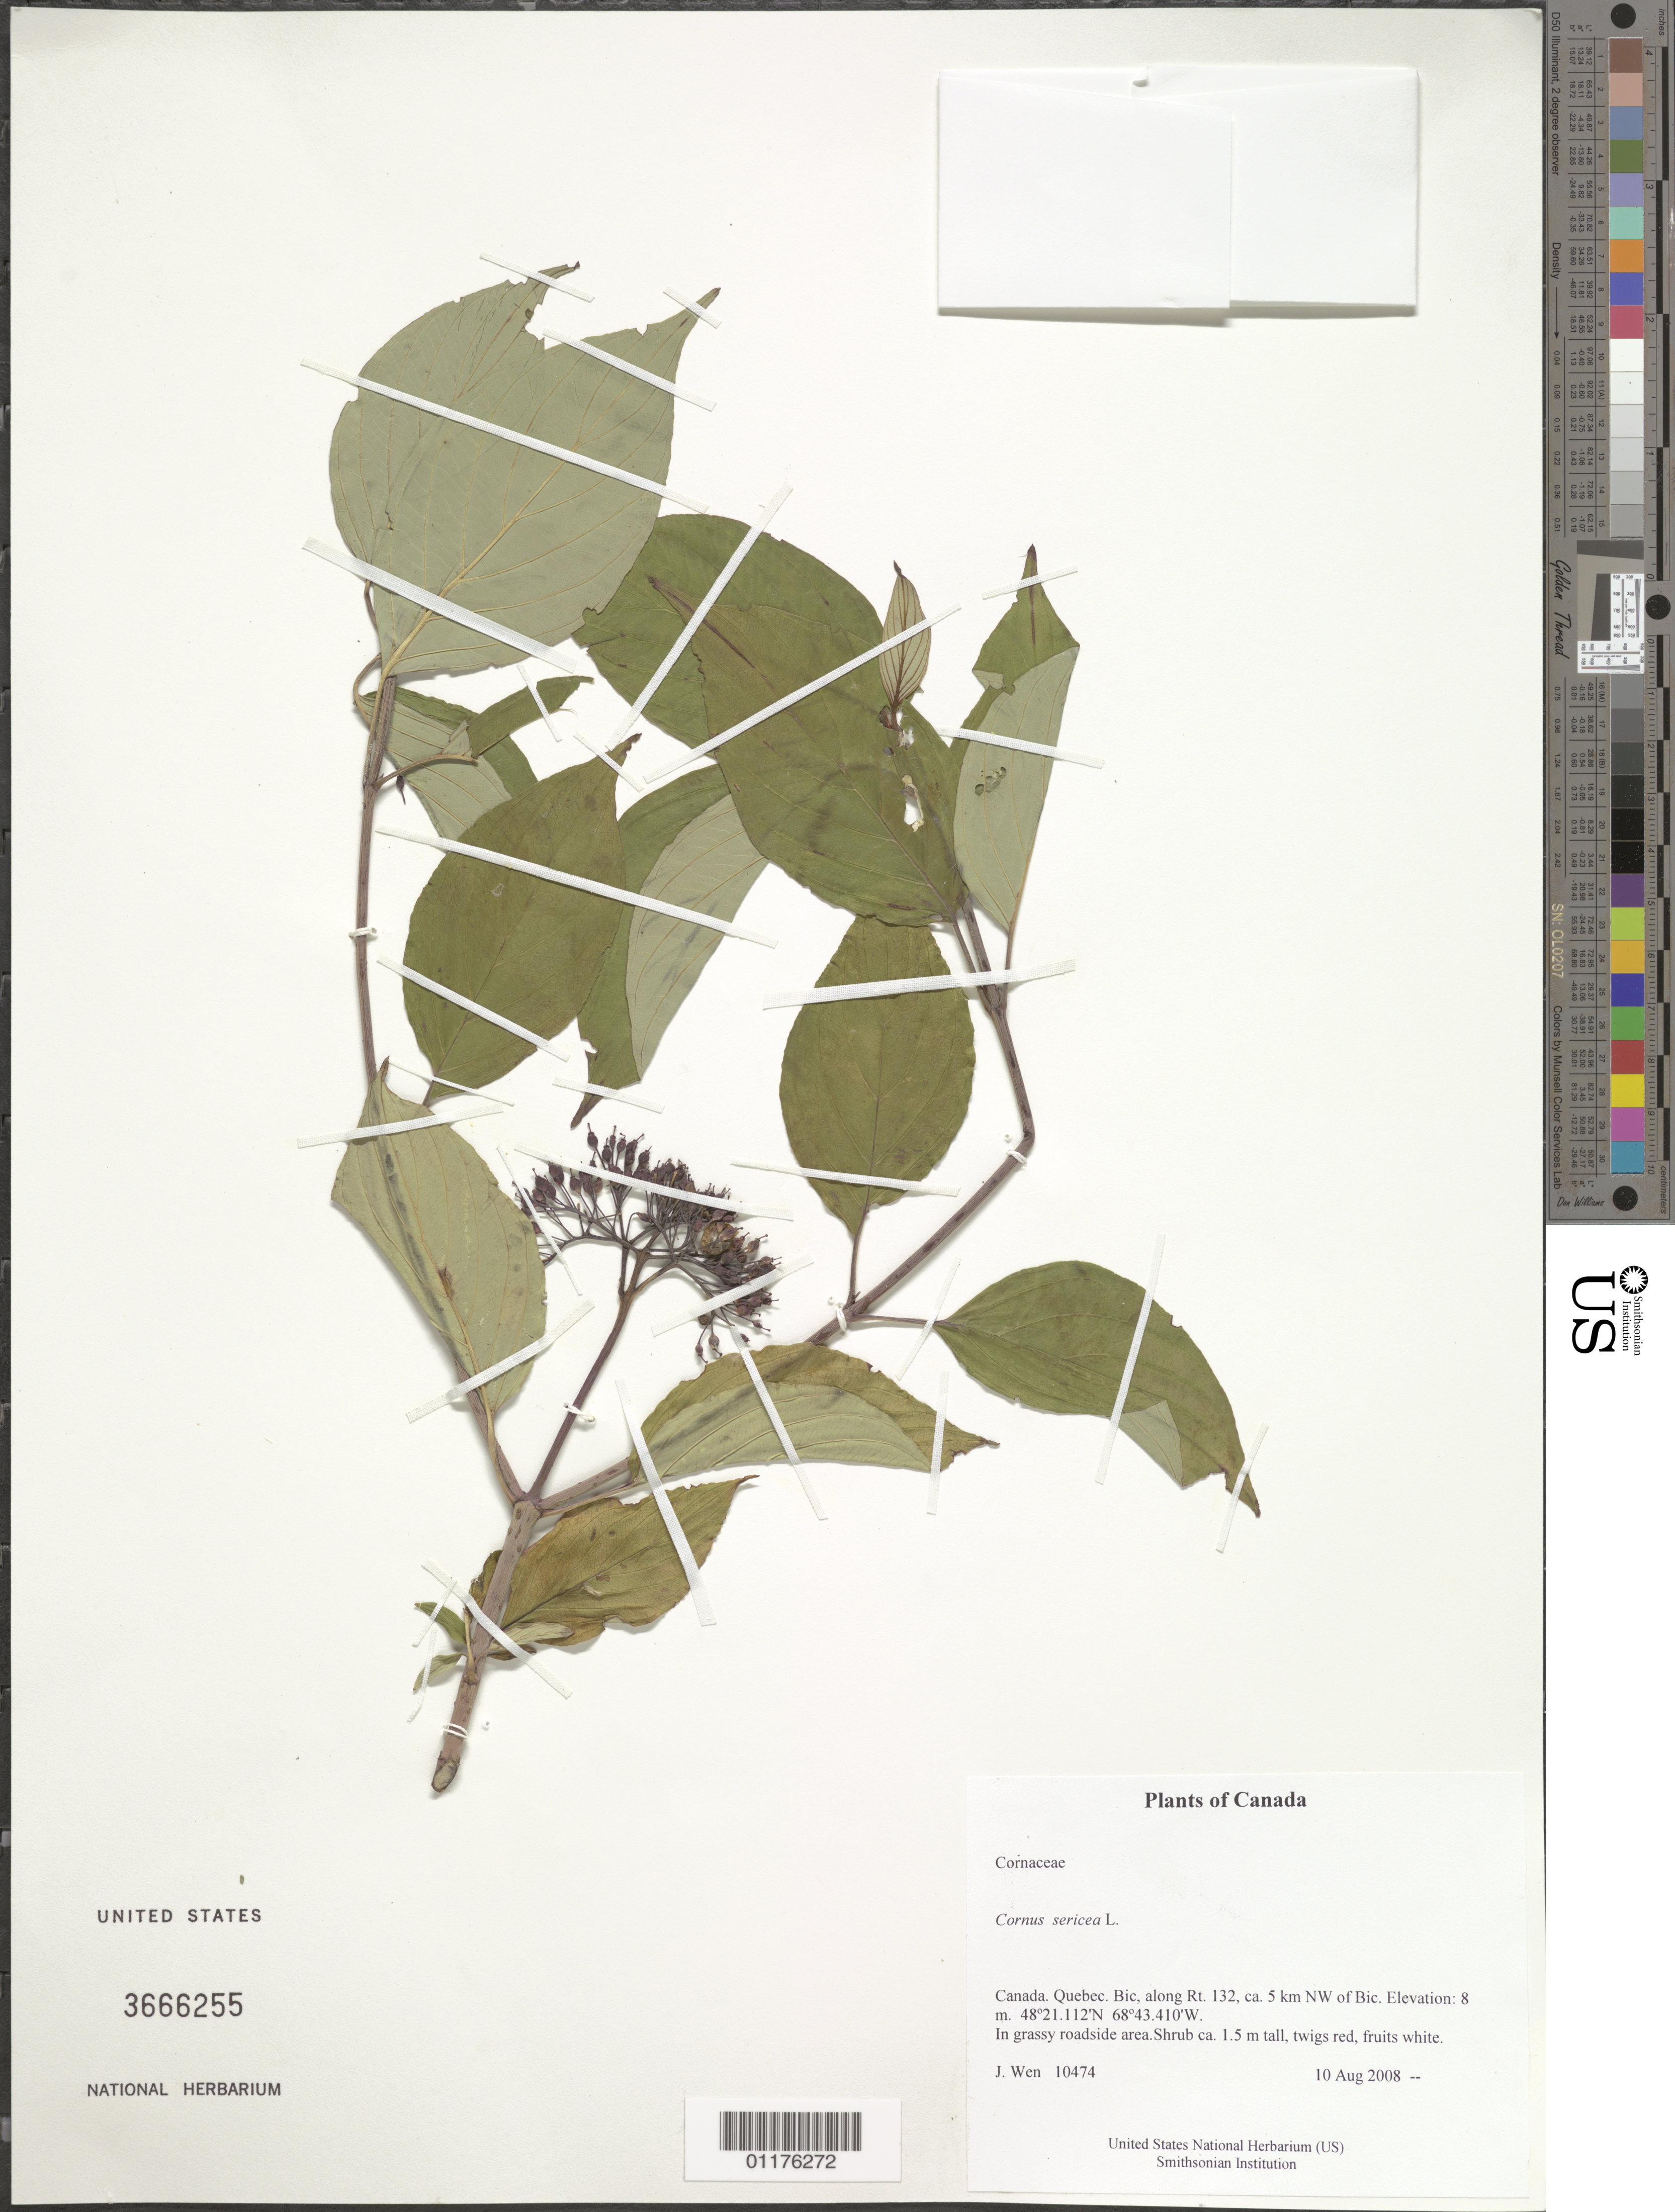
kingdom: Plantae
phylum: Tracheophyta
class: Magnoliopsida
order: Cornales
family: Cornaceae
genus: Cornus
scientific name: Cornus sericea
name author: L.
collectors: J. Wen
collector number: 10474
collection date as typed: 10 Aug 2008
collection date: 2008-08-10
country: Canada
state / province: Quebec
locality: Bic, along Rt. 132, ca. 5 km NW of Bic.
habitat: In grassy roadside area.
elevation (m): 8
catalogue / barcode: US 3666255